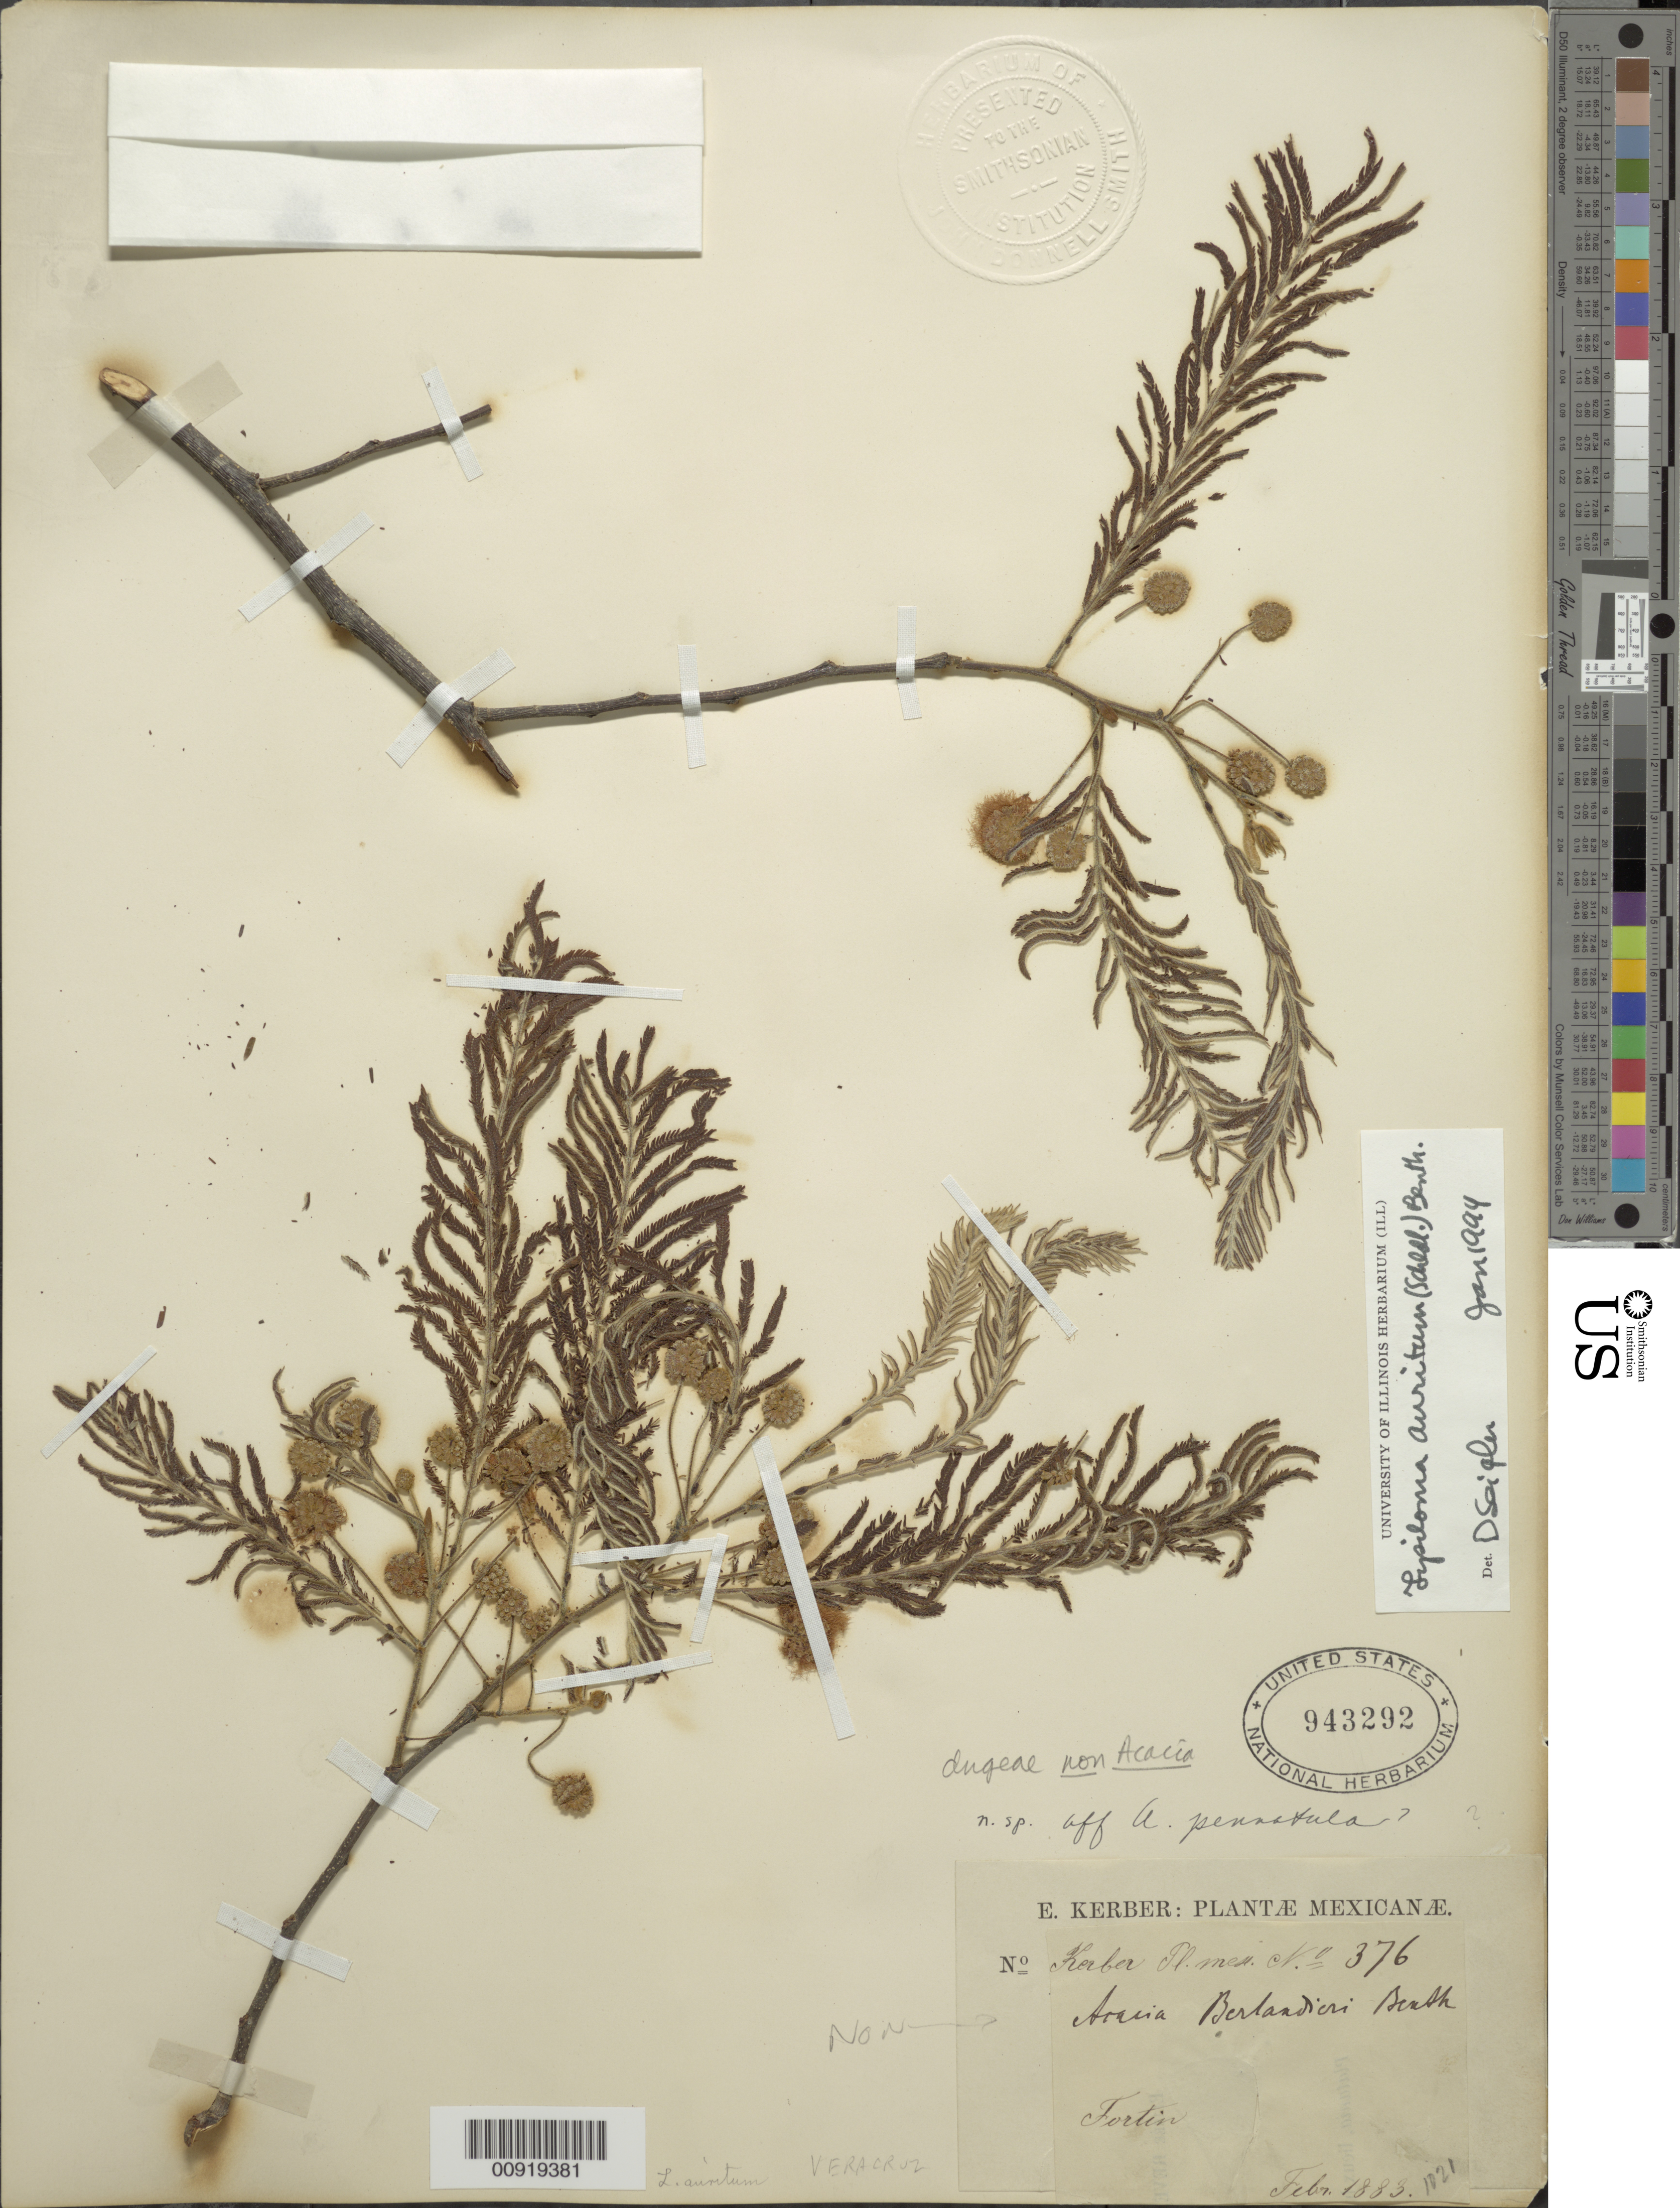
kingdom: Plantae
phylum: Tracheophyta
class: Magnoliopsida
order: Fabales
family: Fabaceae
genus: Lysiloma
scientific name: Lysiloma auritum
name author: (Schltdl.) Benth.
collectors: E. Kerber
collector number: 376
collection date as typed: Feb 1883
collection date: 1883-02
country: Mexico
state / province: Veracruz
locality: Fortin.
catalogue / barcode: US 943292